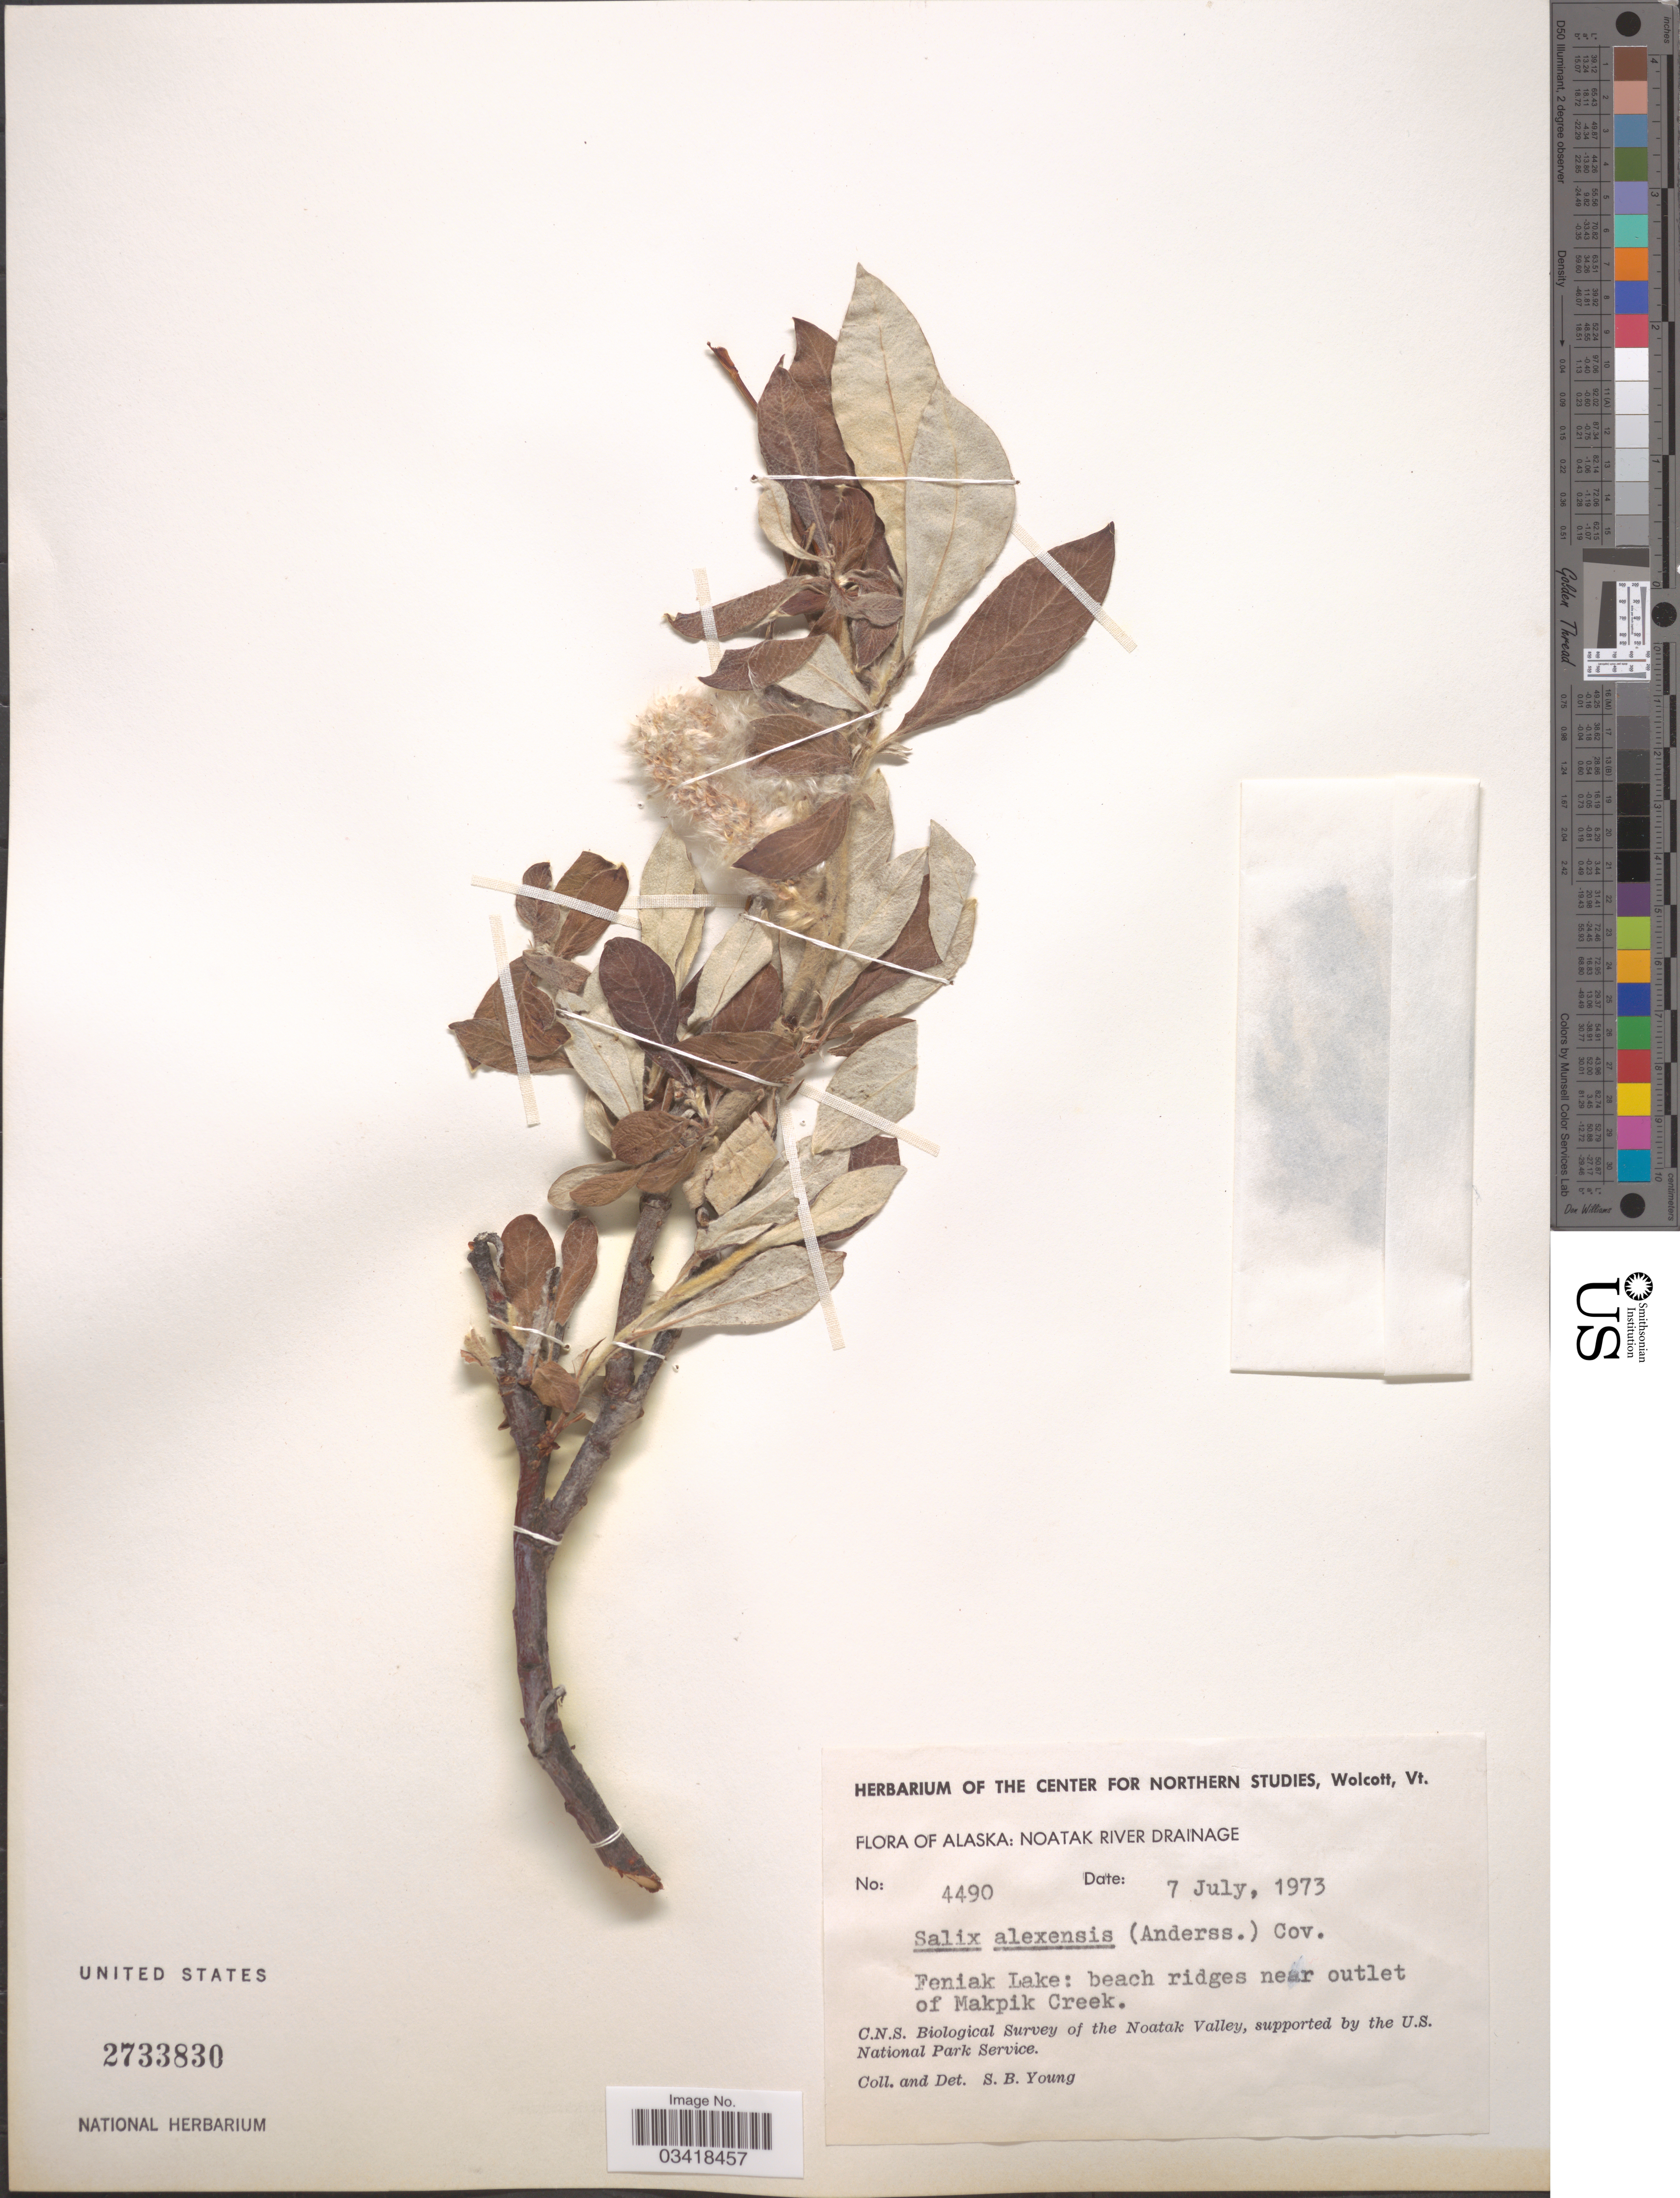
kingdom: Plantae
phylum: Tracheophyta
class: Magnoliopsida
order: Malpighiales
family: Salicaceae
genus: Salix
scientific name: Salix alaxensis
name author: (Andersson) Coville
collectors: S. Young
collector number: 4490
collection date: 1973-07-07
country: United States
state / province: Alaska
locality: Noatak River Drainage. Feniak Lake: beach ridges near outlet of Makpik Creek. The Noatak Valley.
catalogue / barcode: US 2733830